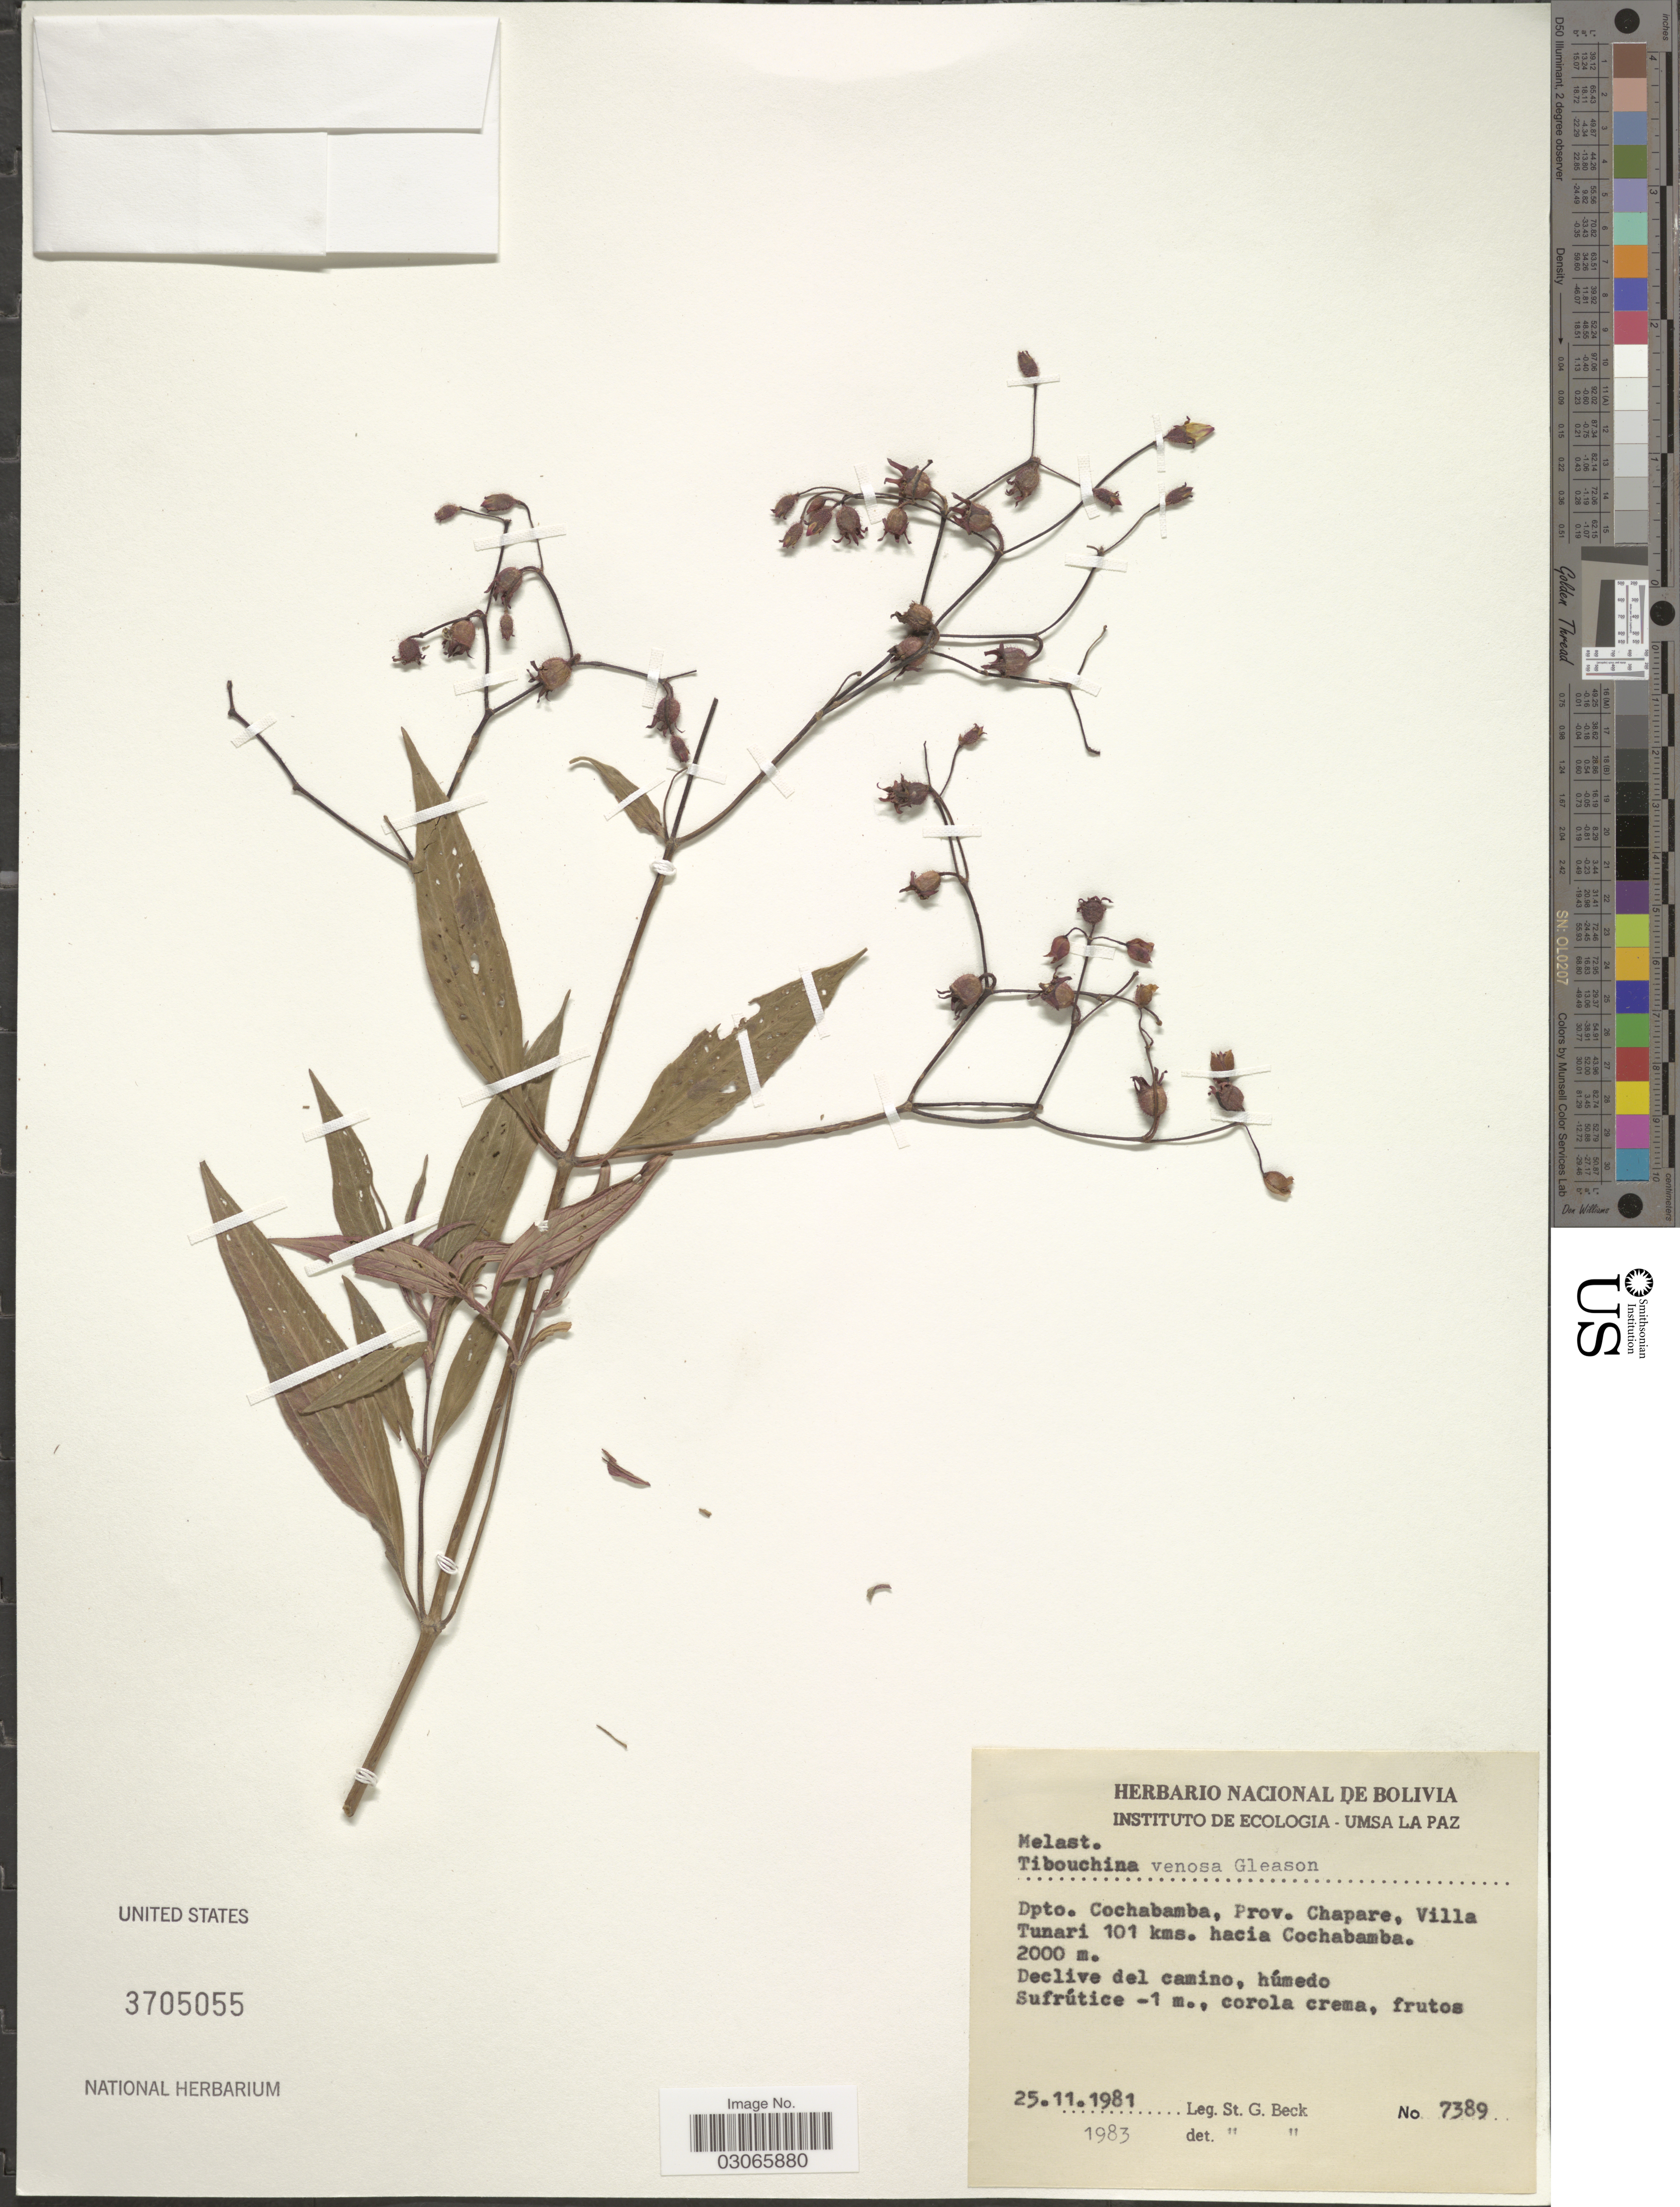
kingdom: Plantae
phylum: Tracheophyta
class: Magnoliopsida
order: Myrtales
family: Melastomataceae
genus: Chaetogastra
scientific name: Chaetogastra venosa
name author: (Gleason) P.J.F. Guim. & Michelang.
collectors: S. G. Beck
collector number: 7389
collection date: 1981-11-25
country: Bolivia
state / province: Cochabamba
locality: Dpto. Cochabamba, Prov. Chapare, Villa Tunari 101 kms. hacia Cochabamba.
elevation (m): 2000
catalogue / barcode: US 3705055